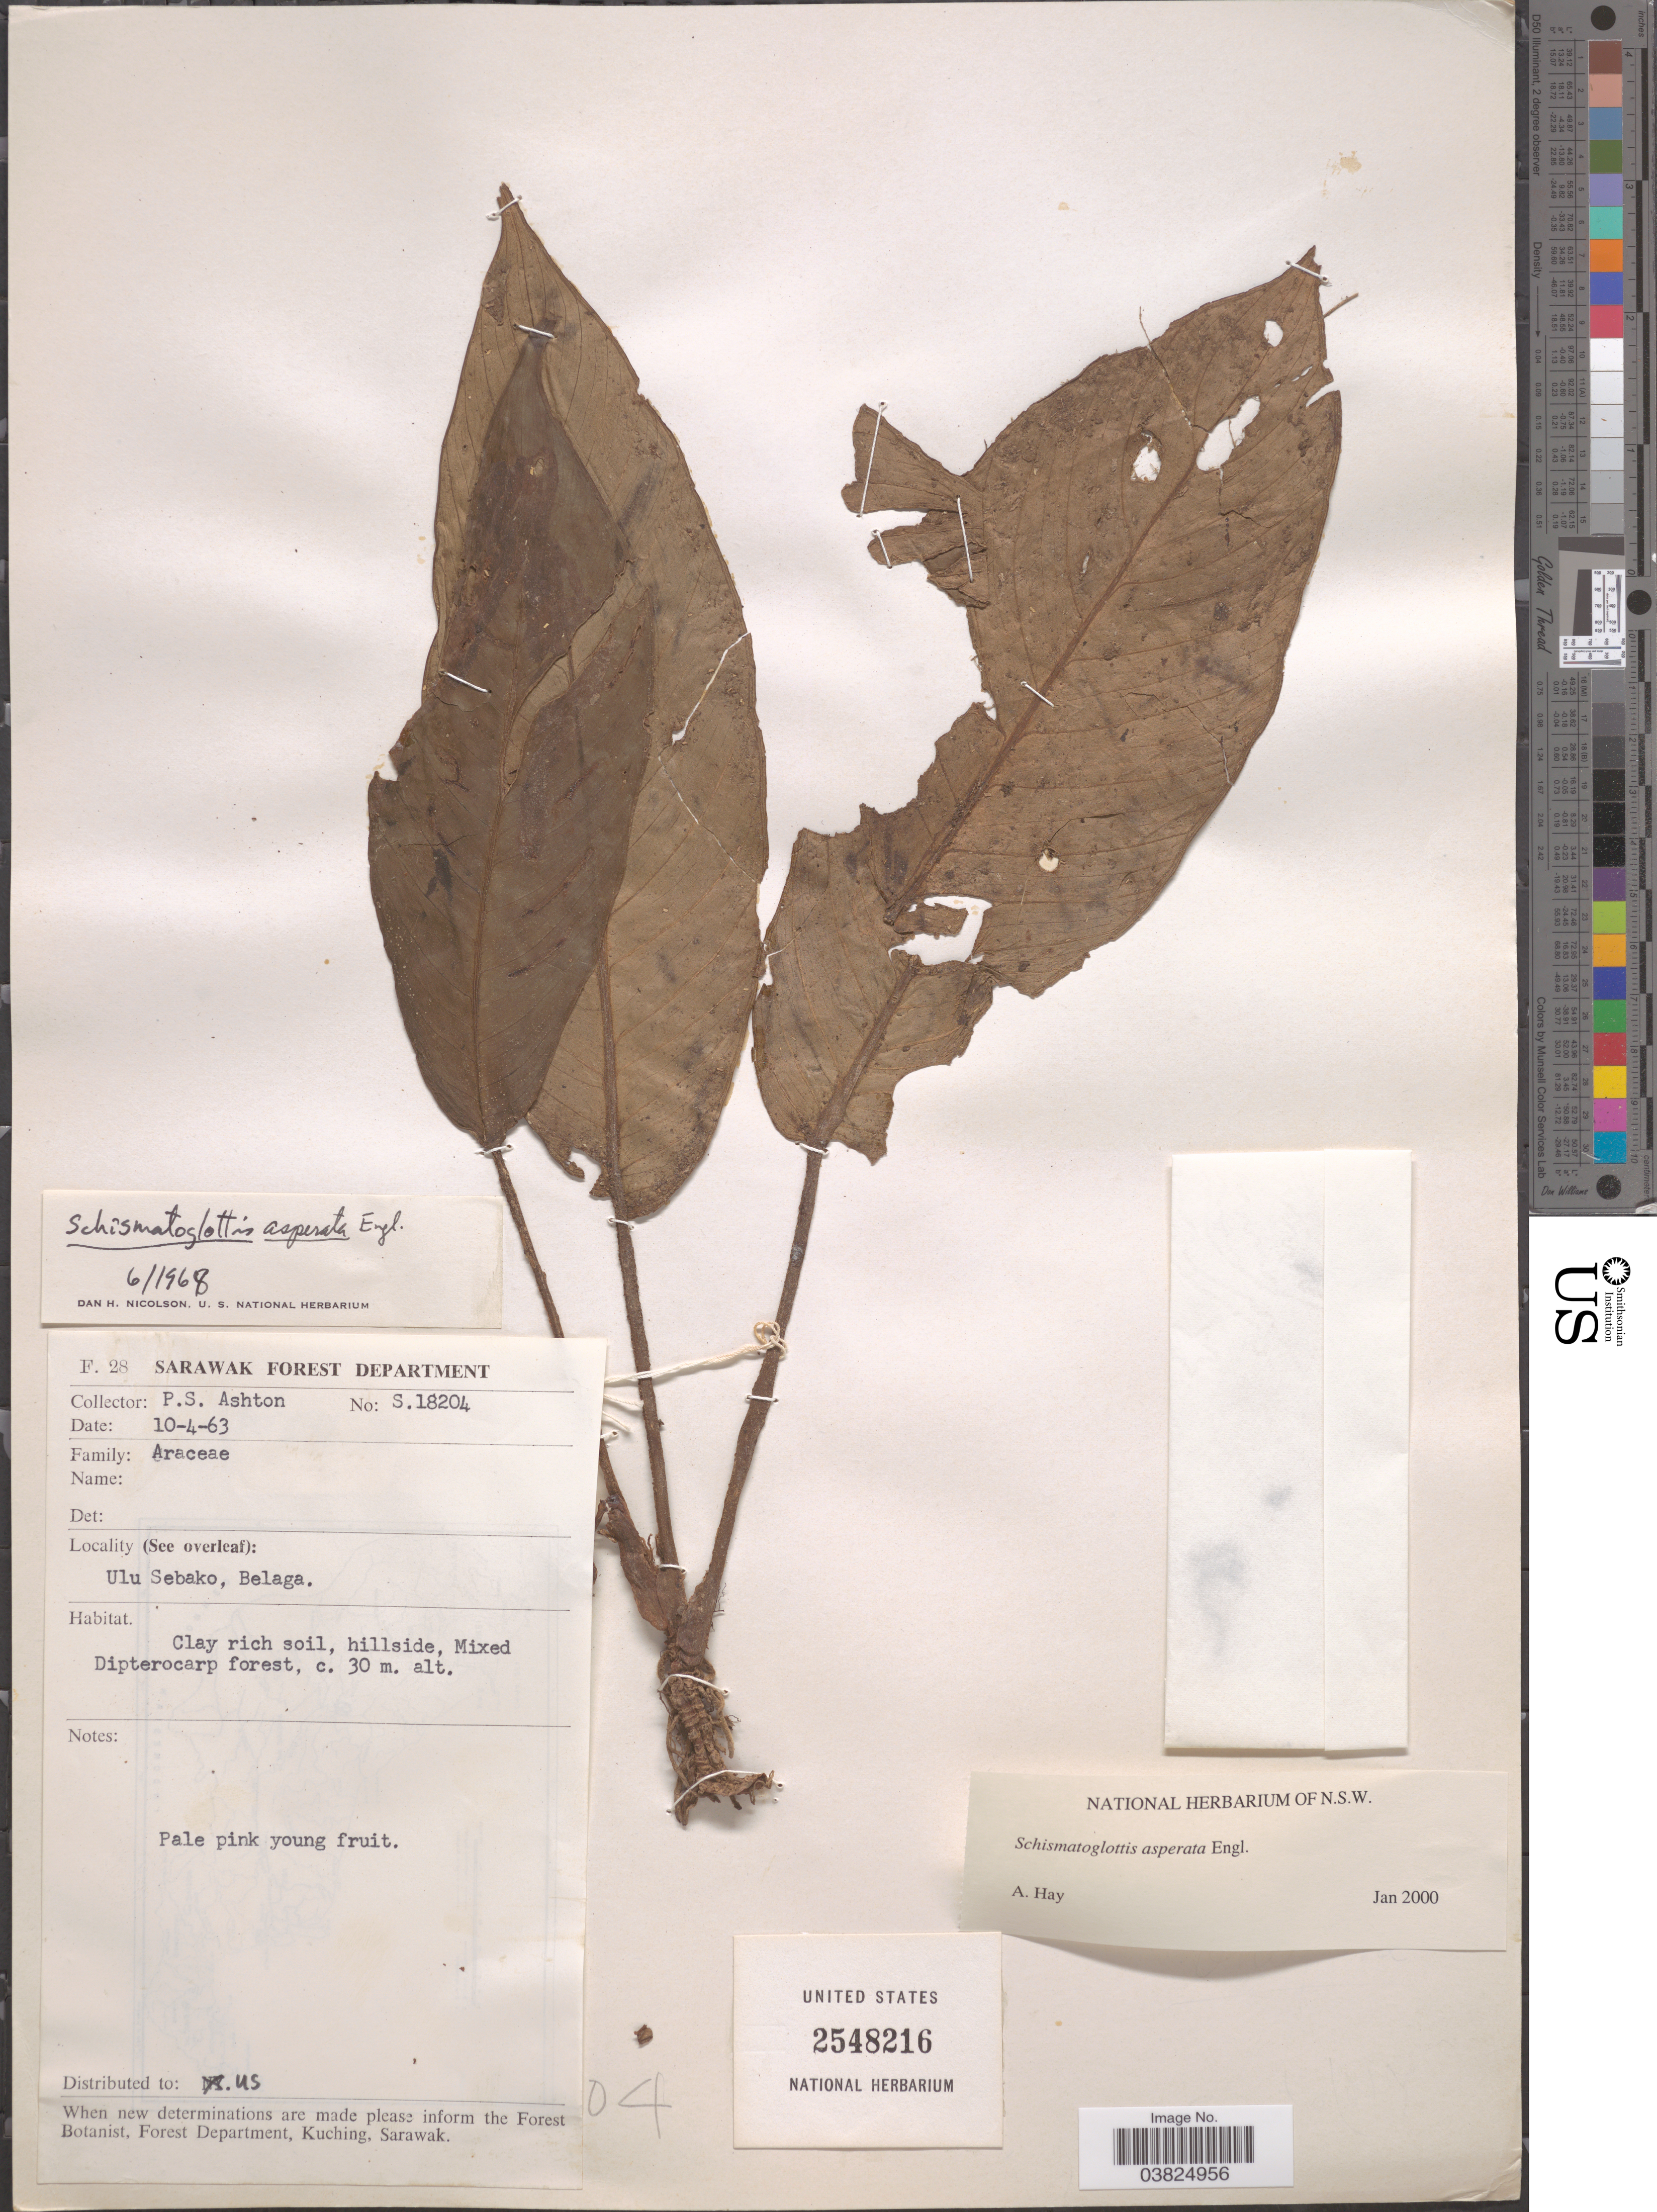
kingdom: Plantae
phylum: Tracheophyta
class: Liliopsida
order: Alismatales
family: Araceae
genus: Schismatoglottis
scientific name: Schismatoglottis asperata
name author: Engl.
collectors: P. S. Ashton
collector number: S.18204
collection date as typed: Transcribed d/m/y: 10/4/63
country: Malaysia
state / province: Sarawak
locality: Ulu Sebako, Belaga.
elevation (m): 30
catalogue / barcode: US 2548216